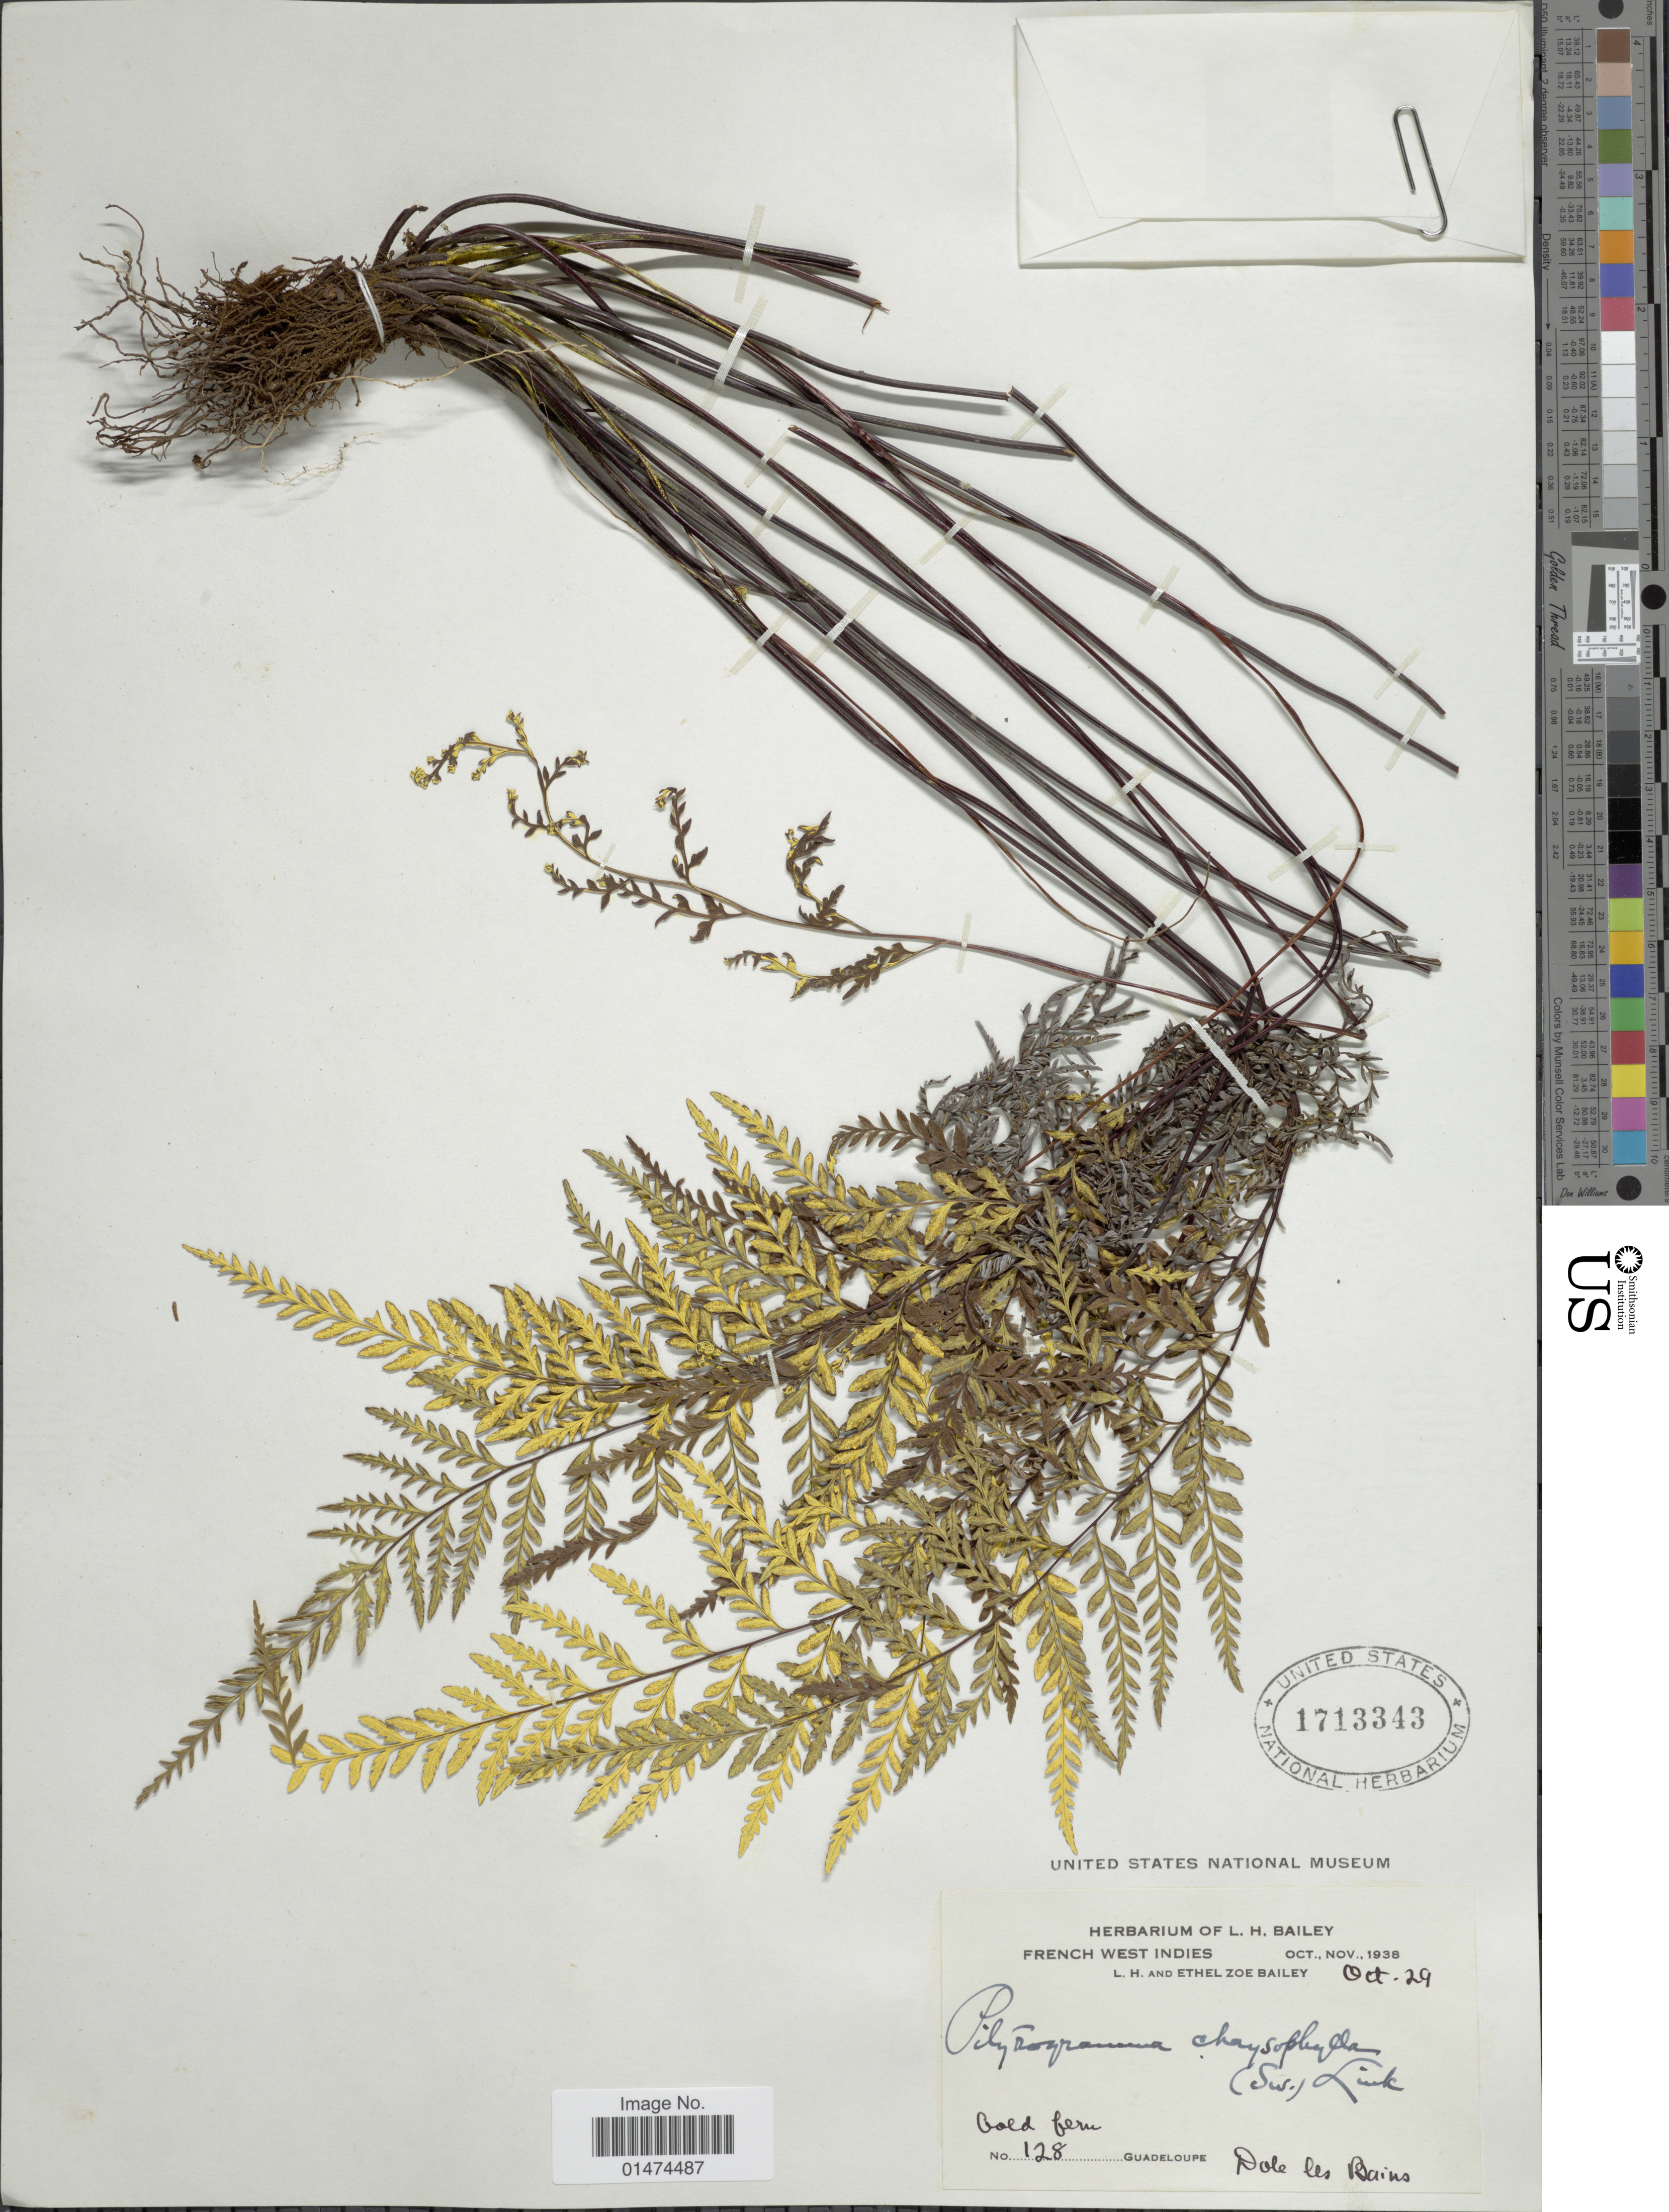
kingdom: Plantae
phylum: Tracheophyta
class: Polypodiopsida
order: Polypodiales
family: Pteridaceae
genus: Pityrogramma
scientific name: Pityrogramma chrysophylla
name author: (Sw.) Link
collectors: L. H. Bailey & E. Z. Bailey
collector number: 128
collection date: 1938-10-29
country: Guadeloupe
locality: Guadelope, French West Indies.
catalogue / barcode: US 1713343